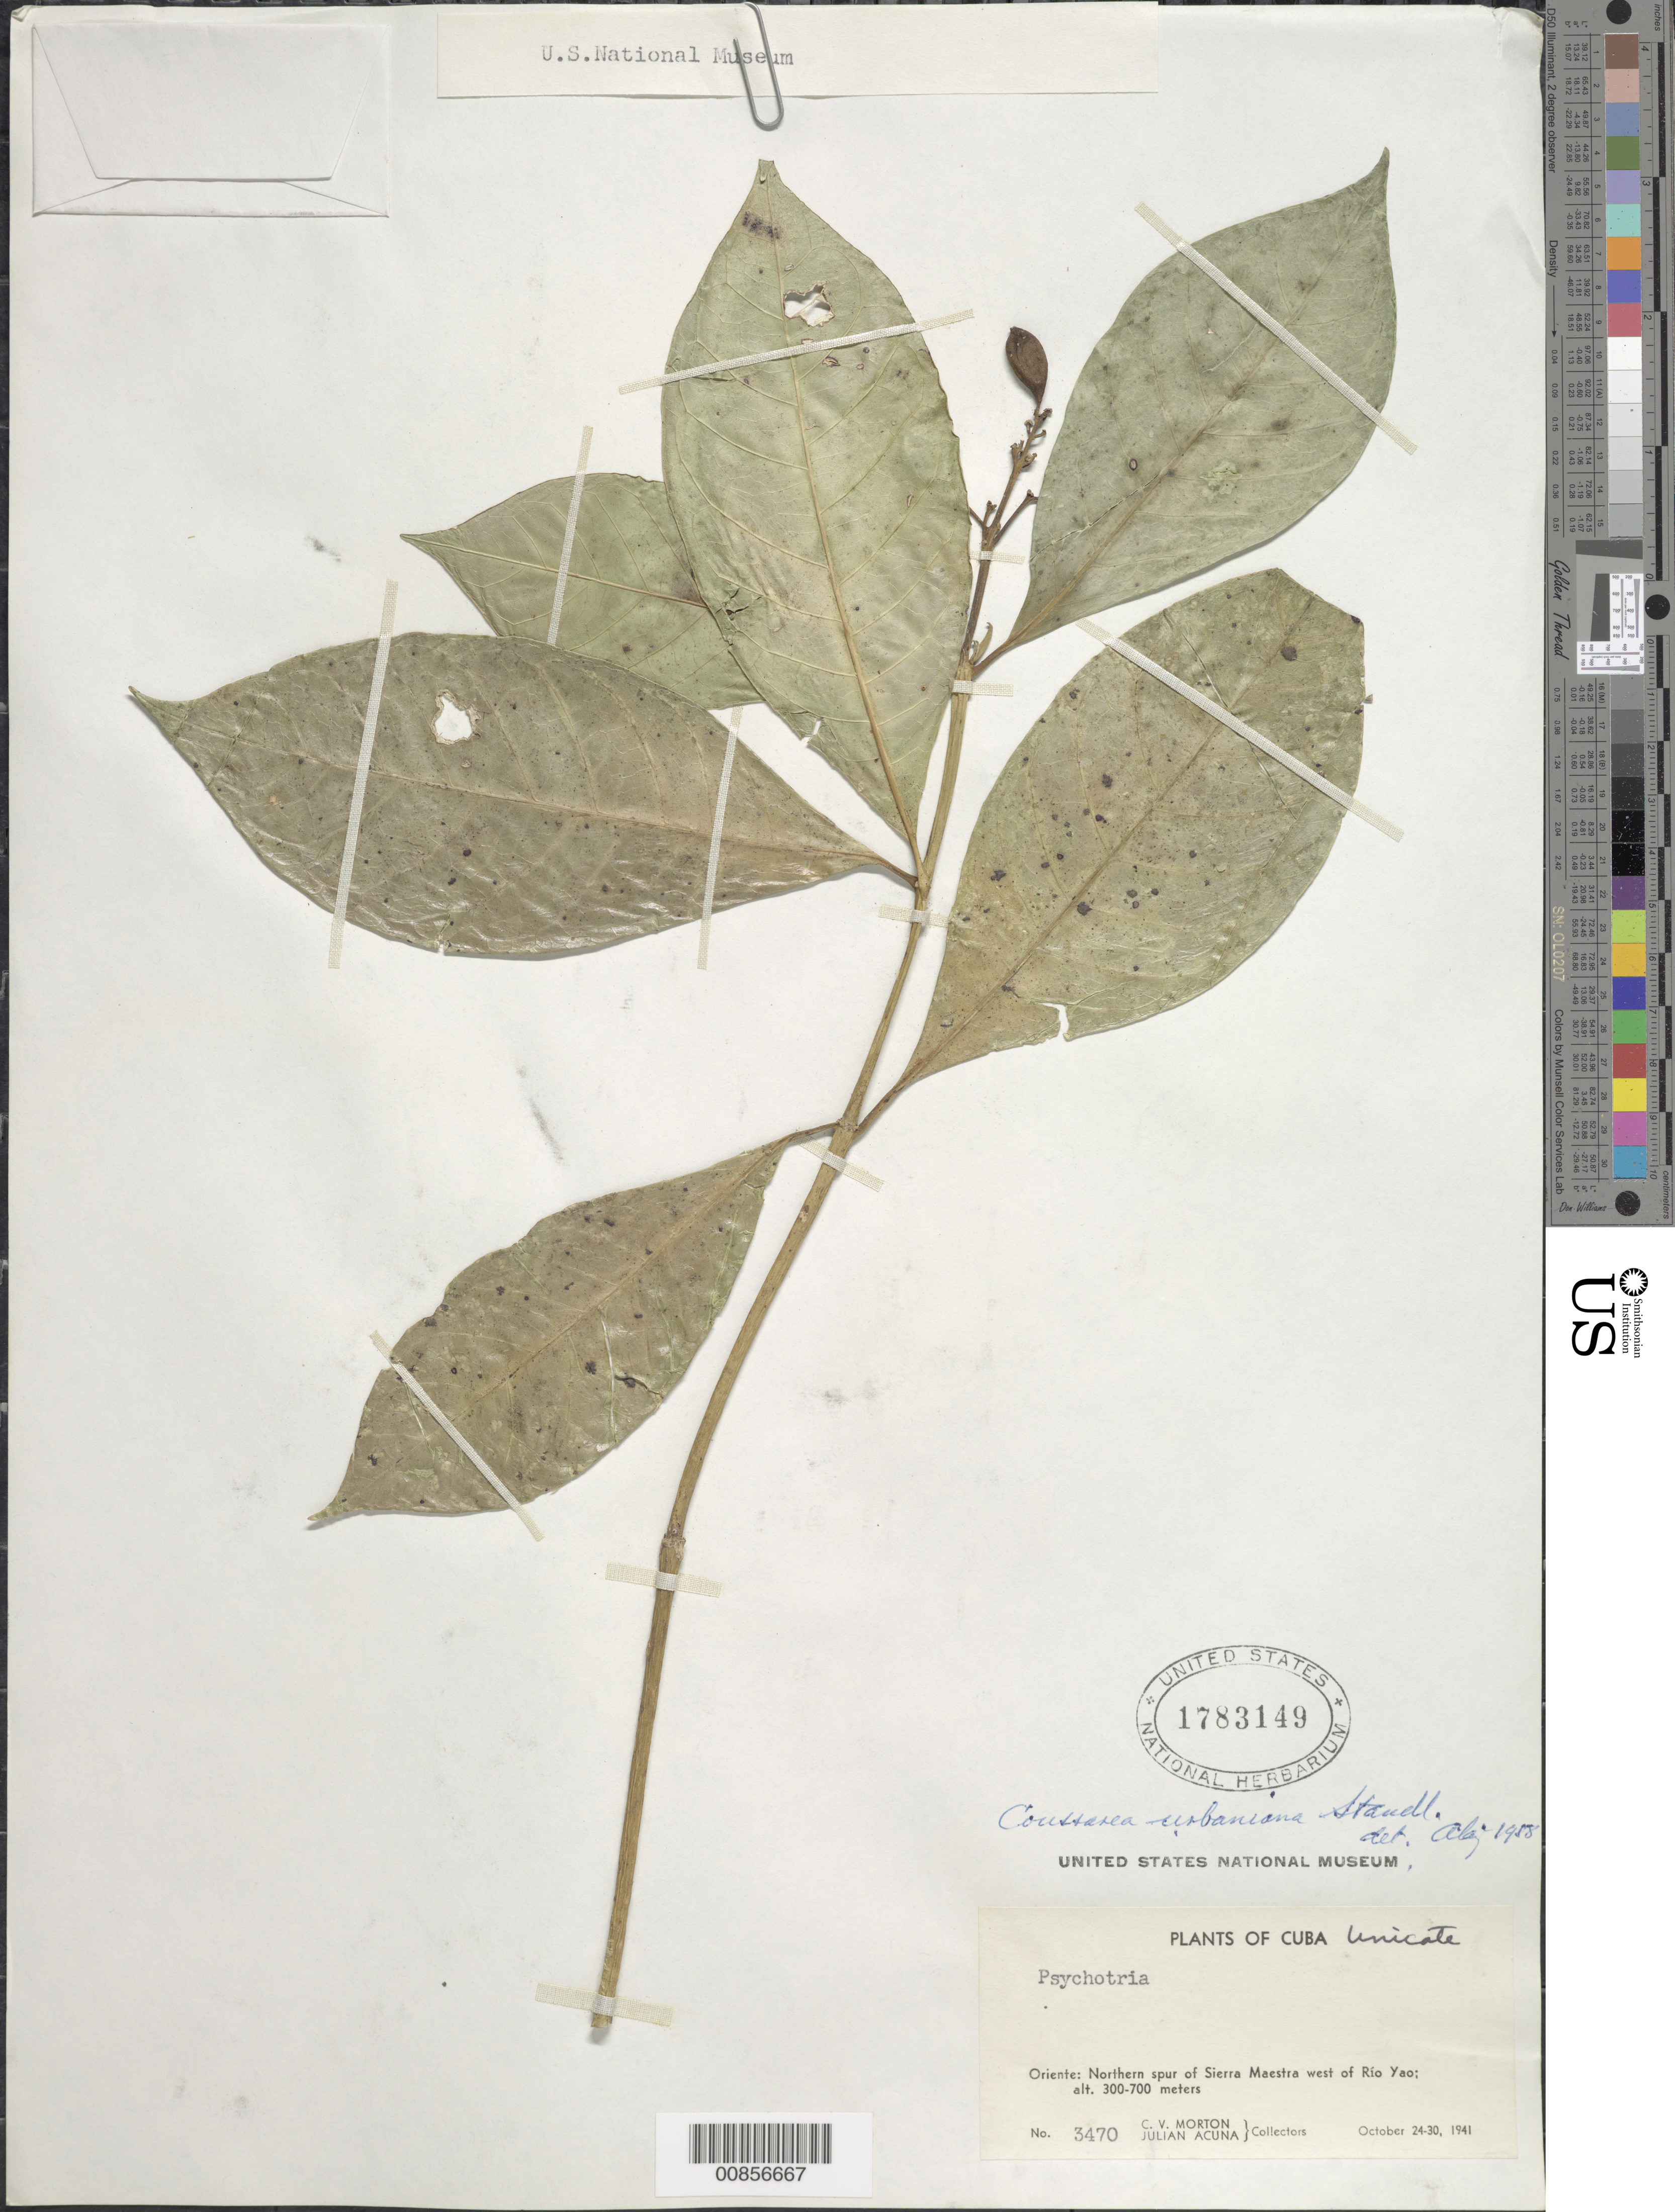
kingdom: Plantae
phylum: Tracheophyta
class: Magnoliopsida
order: Gentianales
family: Rubiaceae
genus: Coussarea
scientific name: Coussarea urbaniana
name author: Standl.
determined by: Liogier, Alain H.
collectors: C. V. Morton & J. Acuña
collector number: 3470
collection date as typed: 24 Oct 1941 to 30 Oct 1947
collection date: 1941-10-24/1947-10-30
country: Cuba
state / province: Oriente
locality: Northern spur of Sierra Maestra, west of Río Yao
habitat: Montane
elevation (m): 300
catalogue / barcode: US 1783149